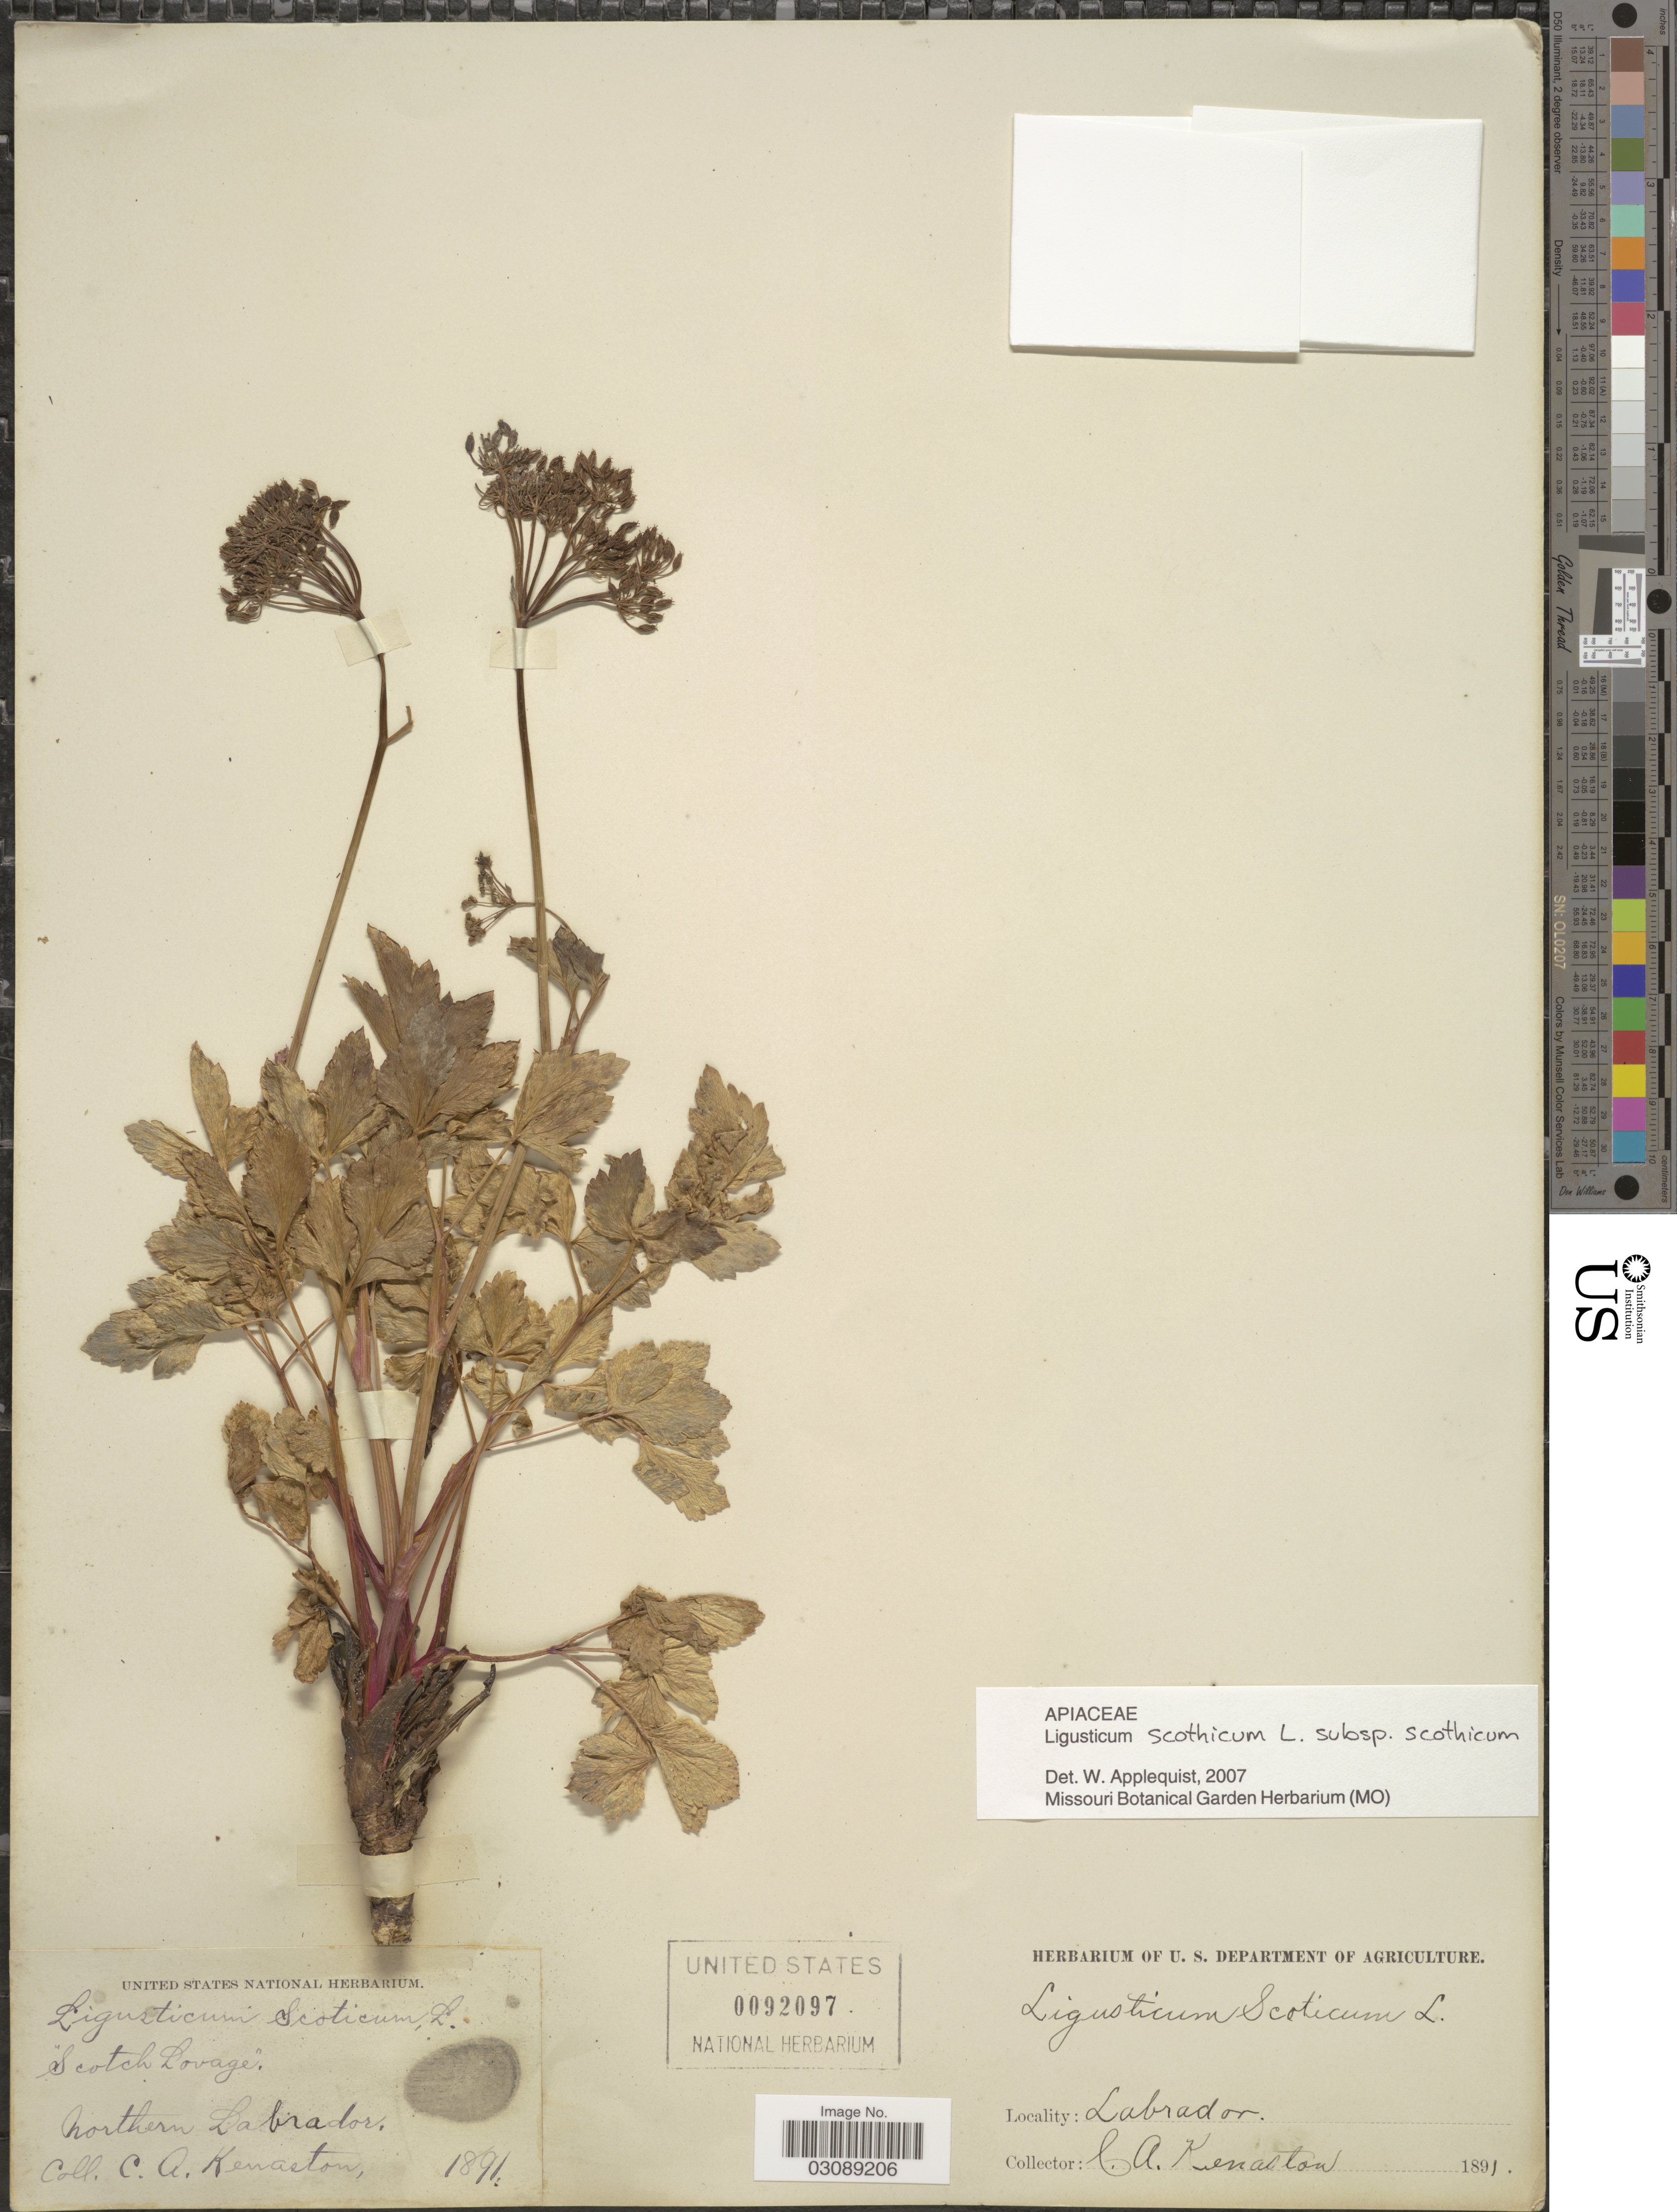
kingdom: Plantae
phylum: Tracheophyta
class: Magnoliopsida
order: Apiales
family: Apiaceae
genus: Ligusticum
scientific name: Ligusticum scoticum subsp. scoticum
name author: L.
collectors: C. A. Kenaston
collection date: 1891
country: Canada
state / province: Newfoundland and Labrador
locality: Northern Labrador.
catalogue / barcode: US 92097